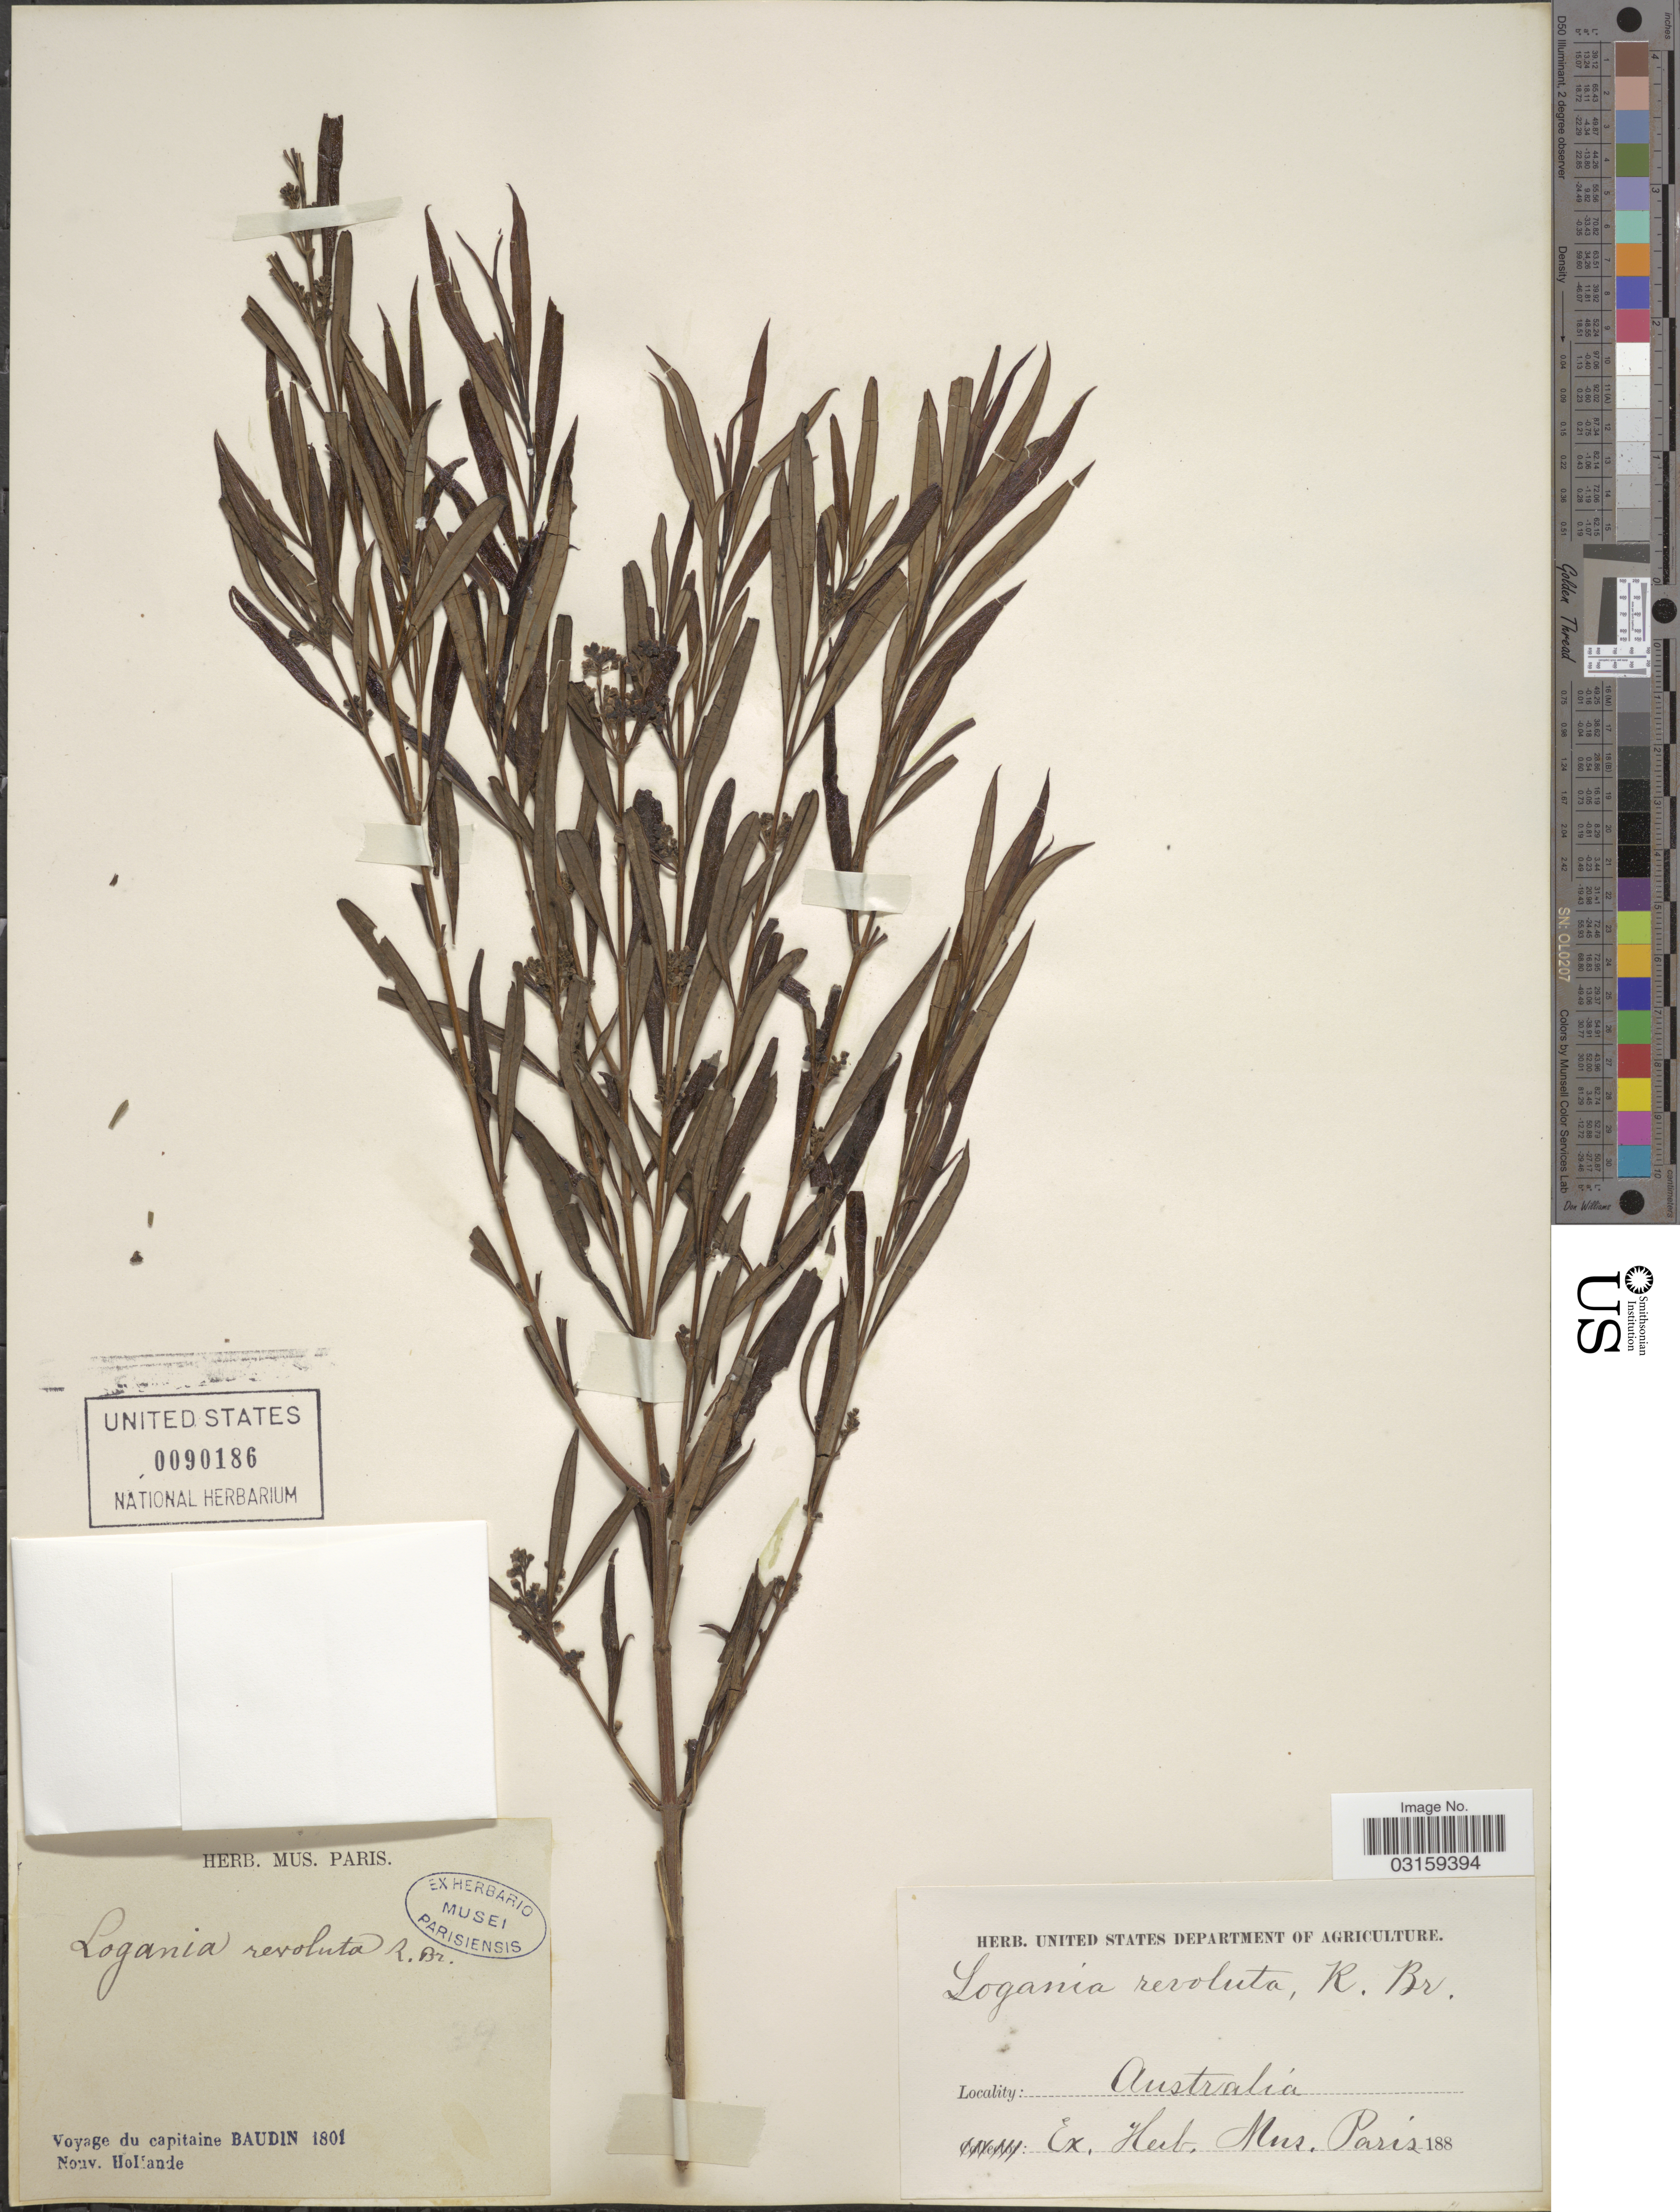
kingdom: Plantae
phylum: Tracheophyta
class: Magnoliopsida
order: Gentianales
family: Loganiaceae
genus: Logania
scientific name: Logania albiflora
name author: (Andrews) Druce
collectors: T. Baudin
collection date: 1801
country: Australia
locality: Nouv. Hollande.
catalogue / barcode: US 90186